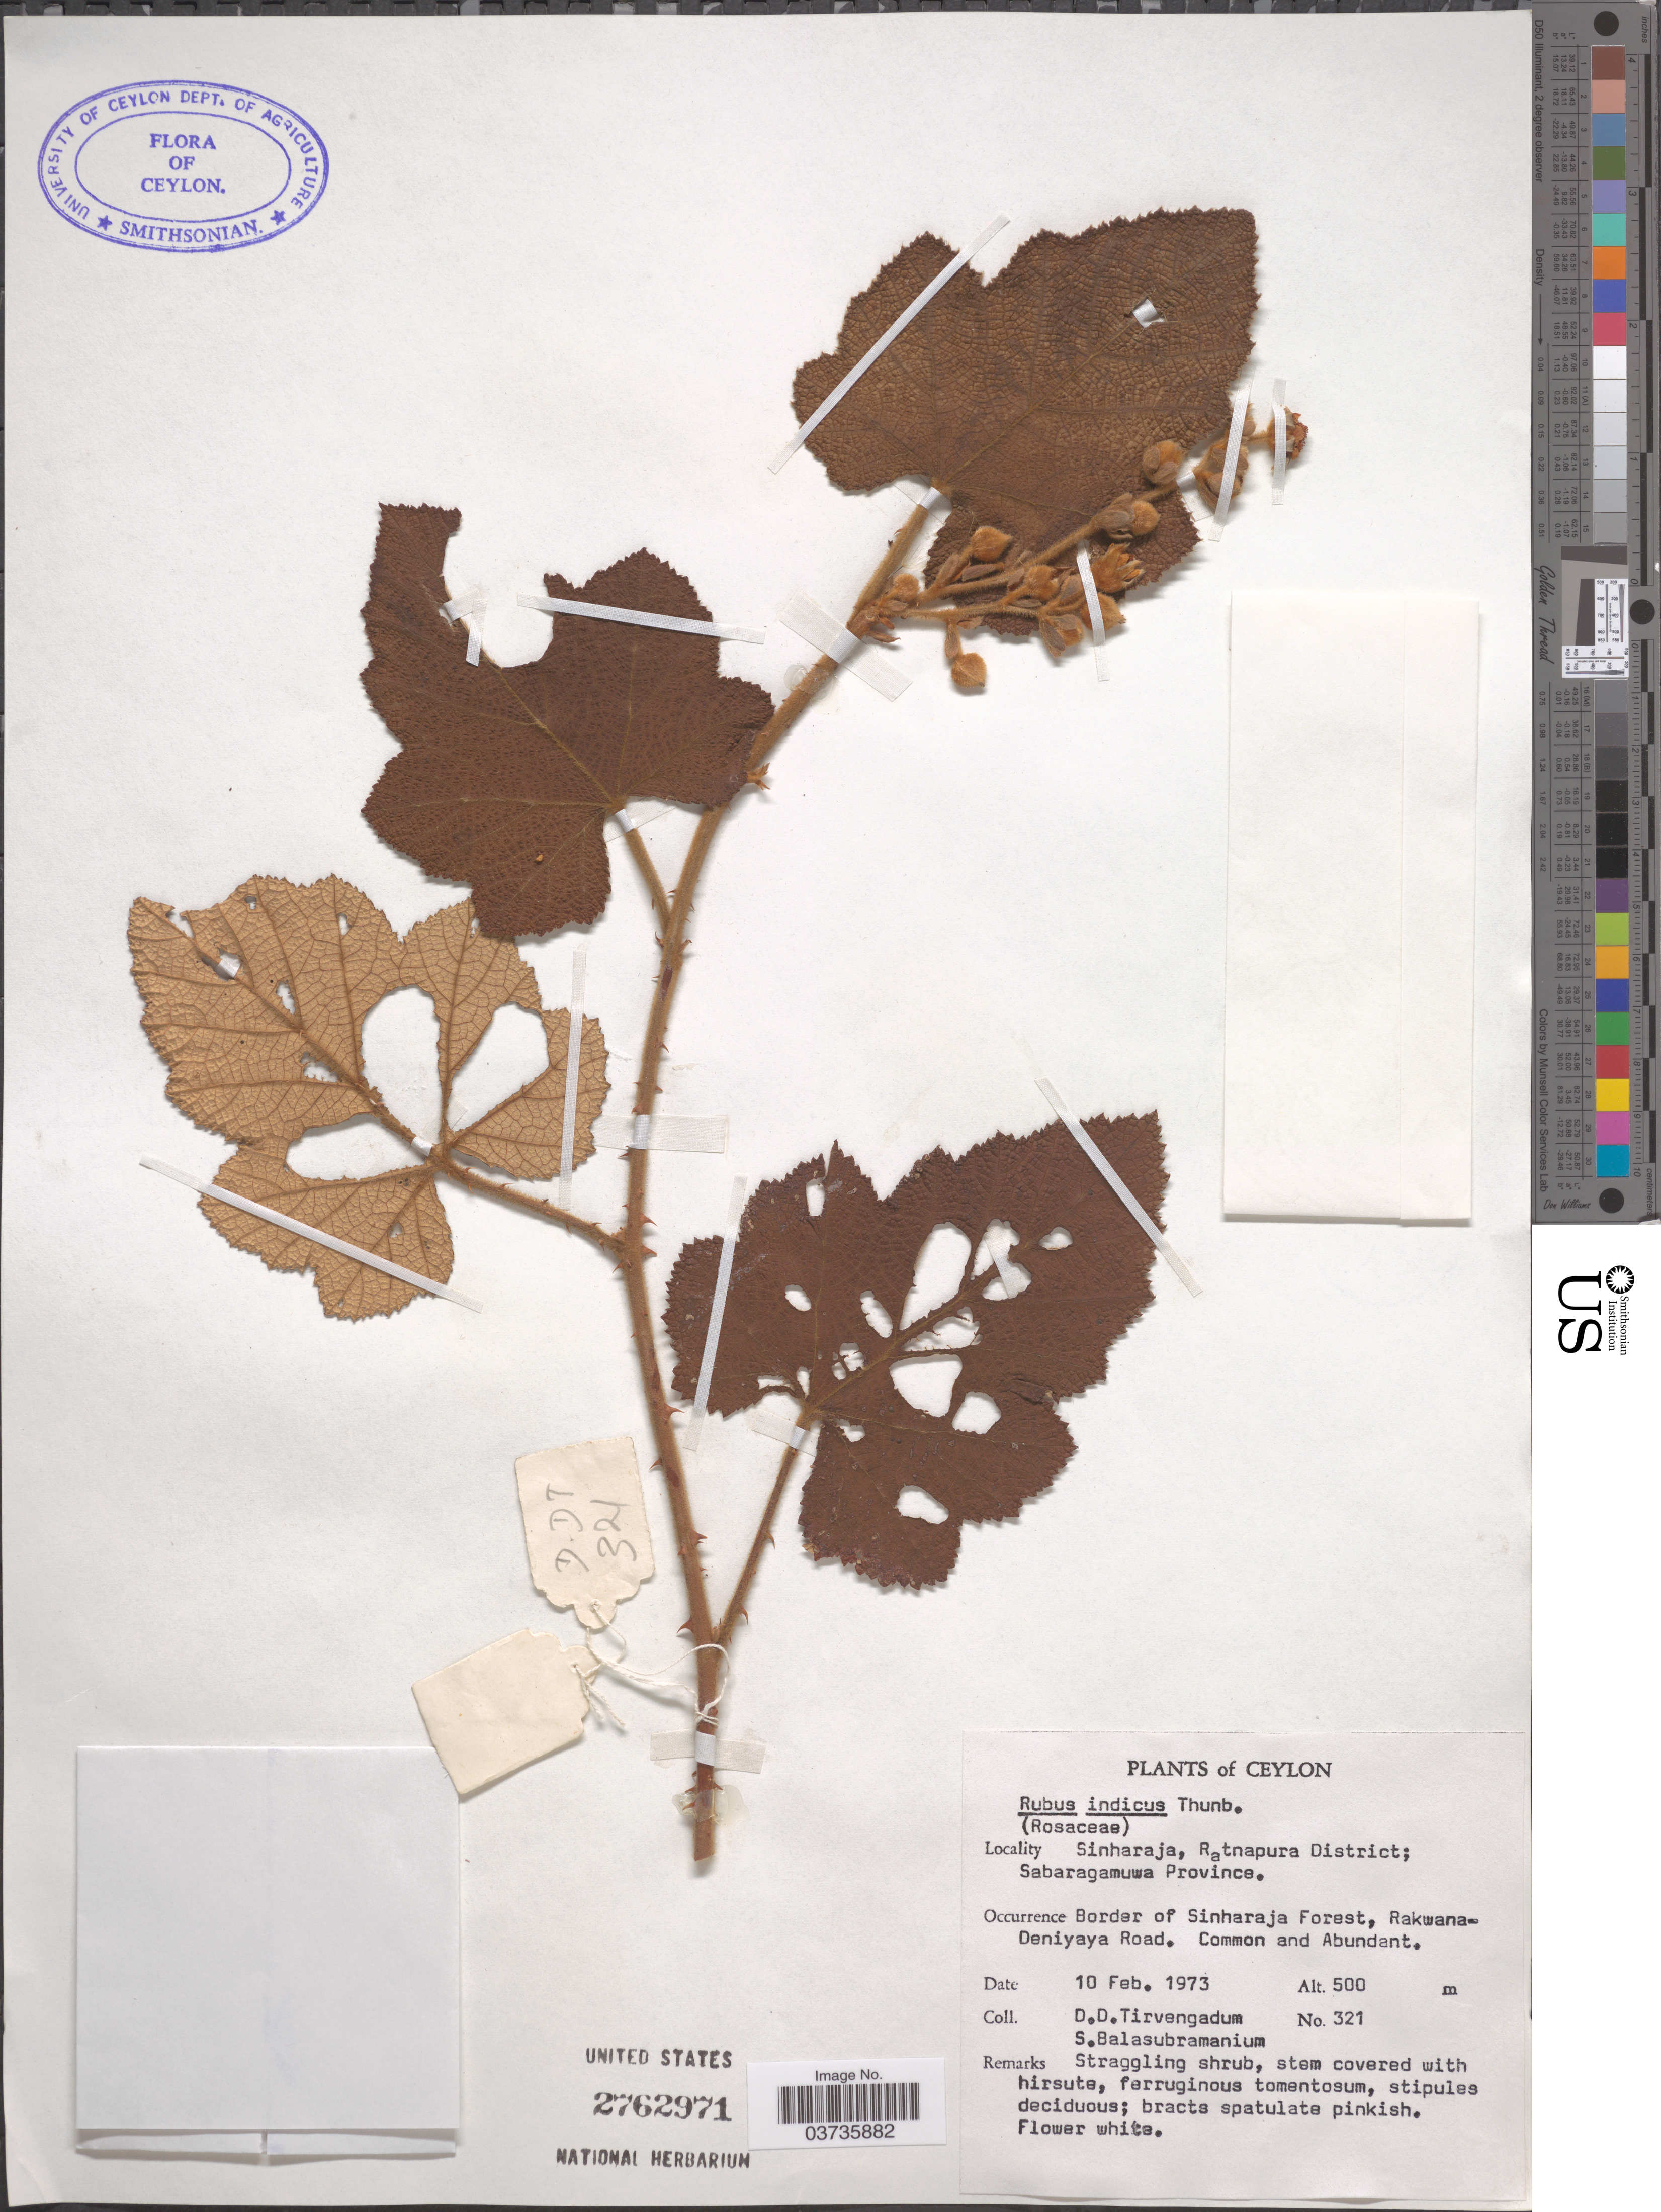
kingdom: Plantae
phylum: Tracheophyta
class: Magnoliopsida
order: Rosales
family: Rosaceae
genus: Rubus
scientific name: Rubus indicus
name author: Lesch. ex Ser.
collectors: D. Tirvengadum & S. Balasubramanium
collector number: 321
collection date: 1973-02-10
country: Sri Lanka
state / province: Sabaragamuwa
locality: Ceylon. Sinharaja, Ratnapura District. Border of Sinharaja, Forest, Rakwana - Deniyaya Road.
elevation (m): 500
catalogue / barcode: US 2762971